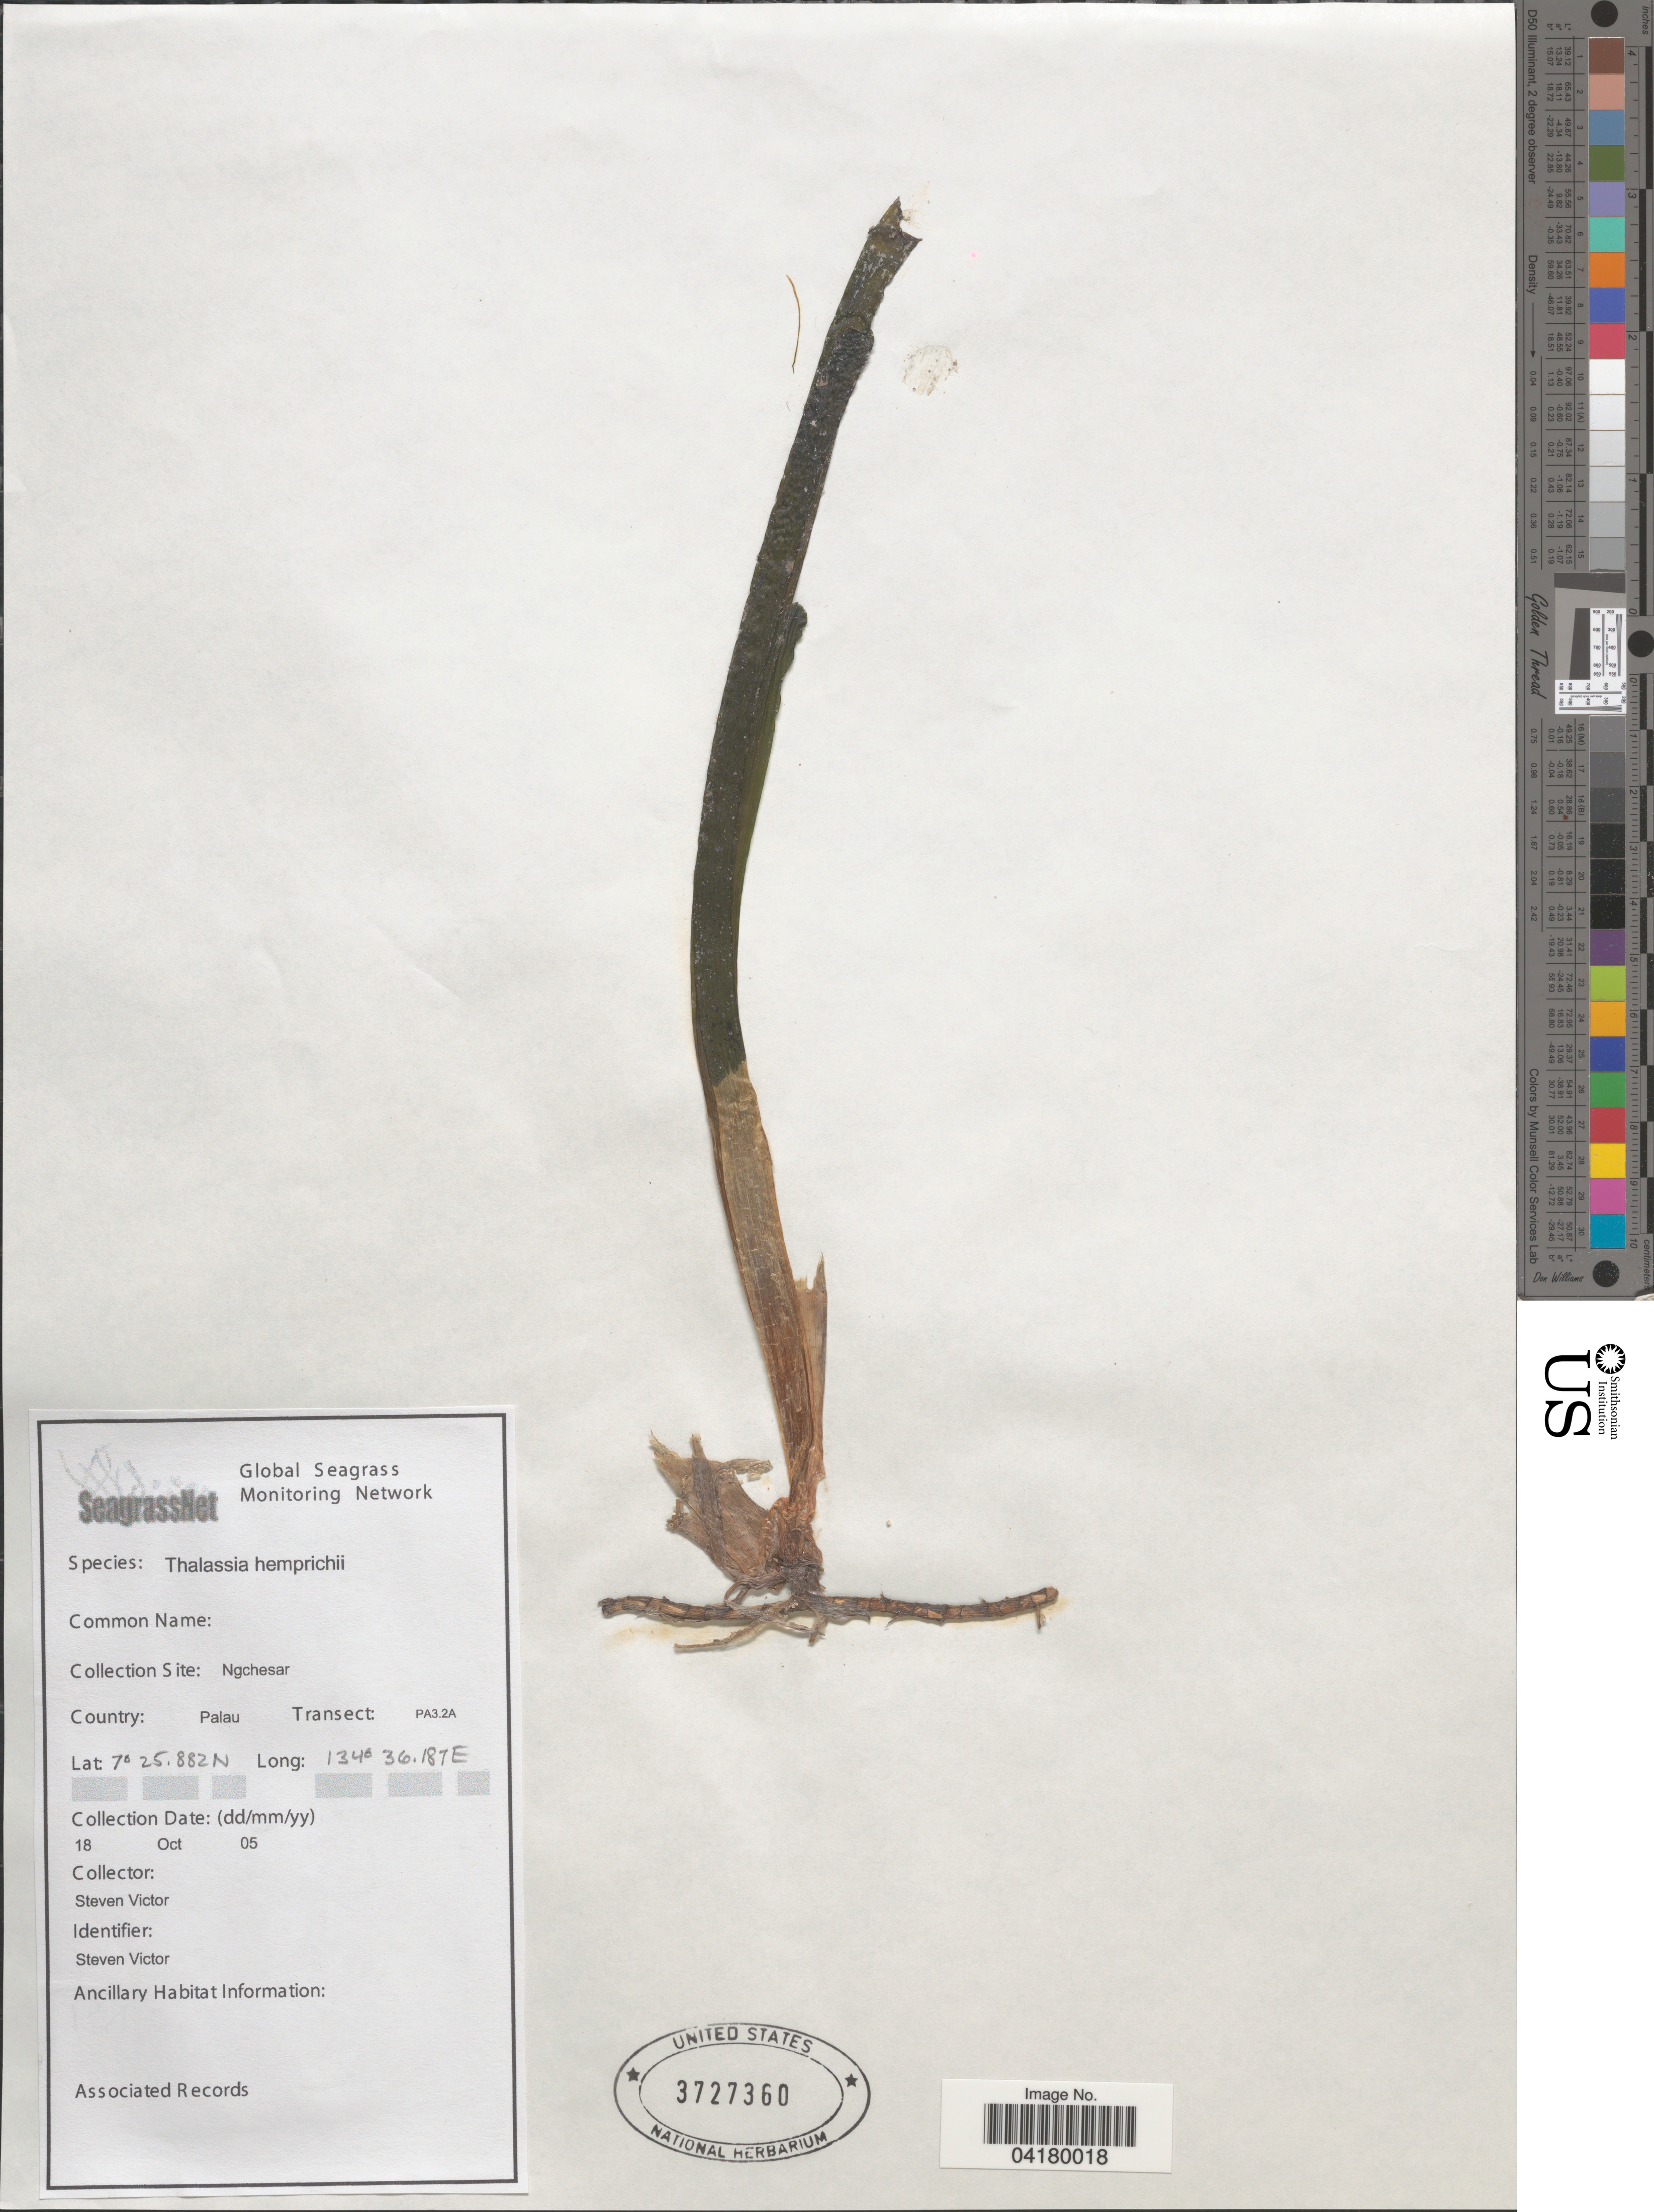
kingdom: Plantae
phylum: Tracheophyta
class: Liliopsida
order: Alismatales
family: Hydrocharitaceae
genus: Thalassia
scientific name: Thalassia hemprichii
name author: Asch.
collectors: S. Victor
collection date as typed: Transcribed d/m/y: 18/10/5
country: Palau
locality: Collection Site: Ngchesar. Country: Palau. Transect: PA3.2A.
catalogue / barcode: US 3727360